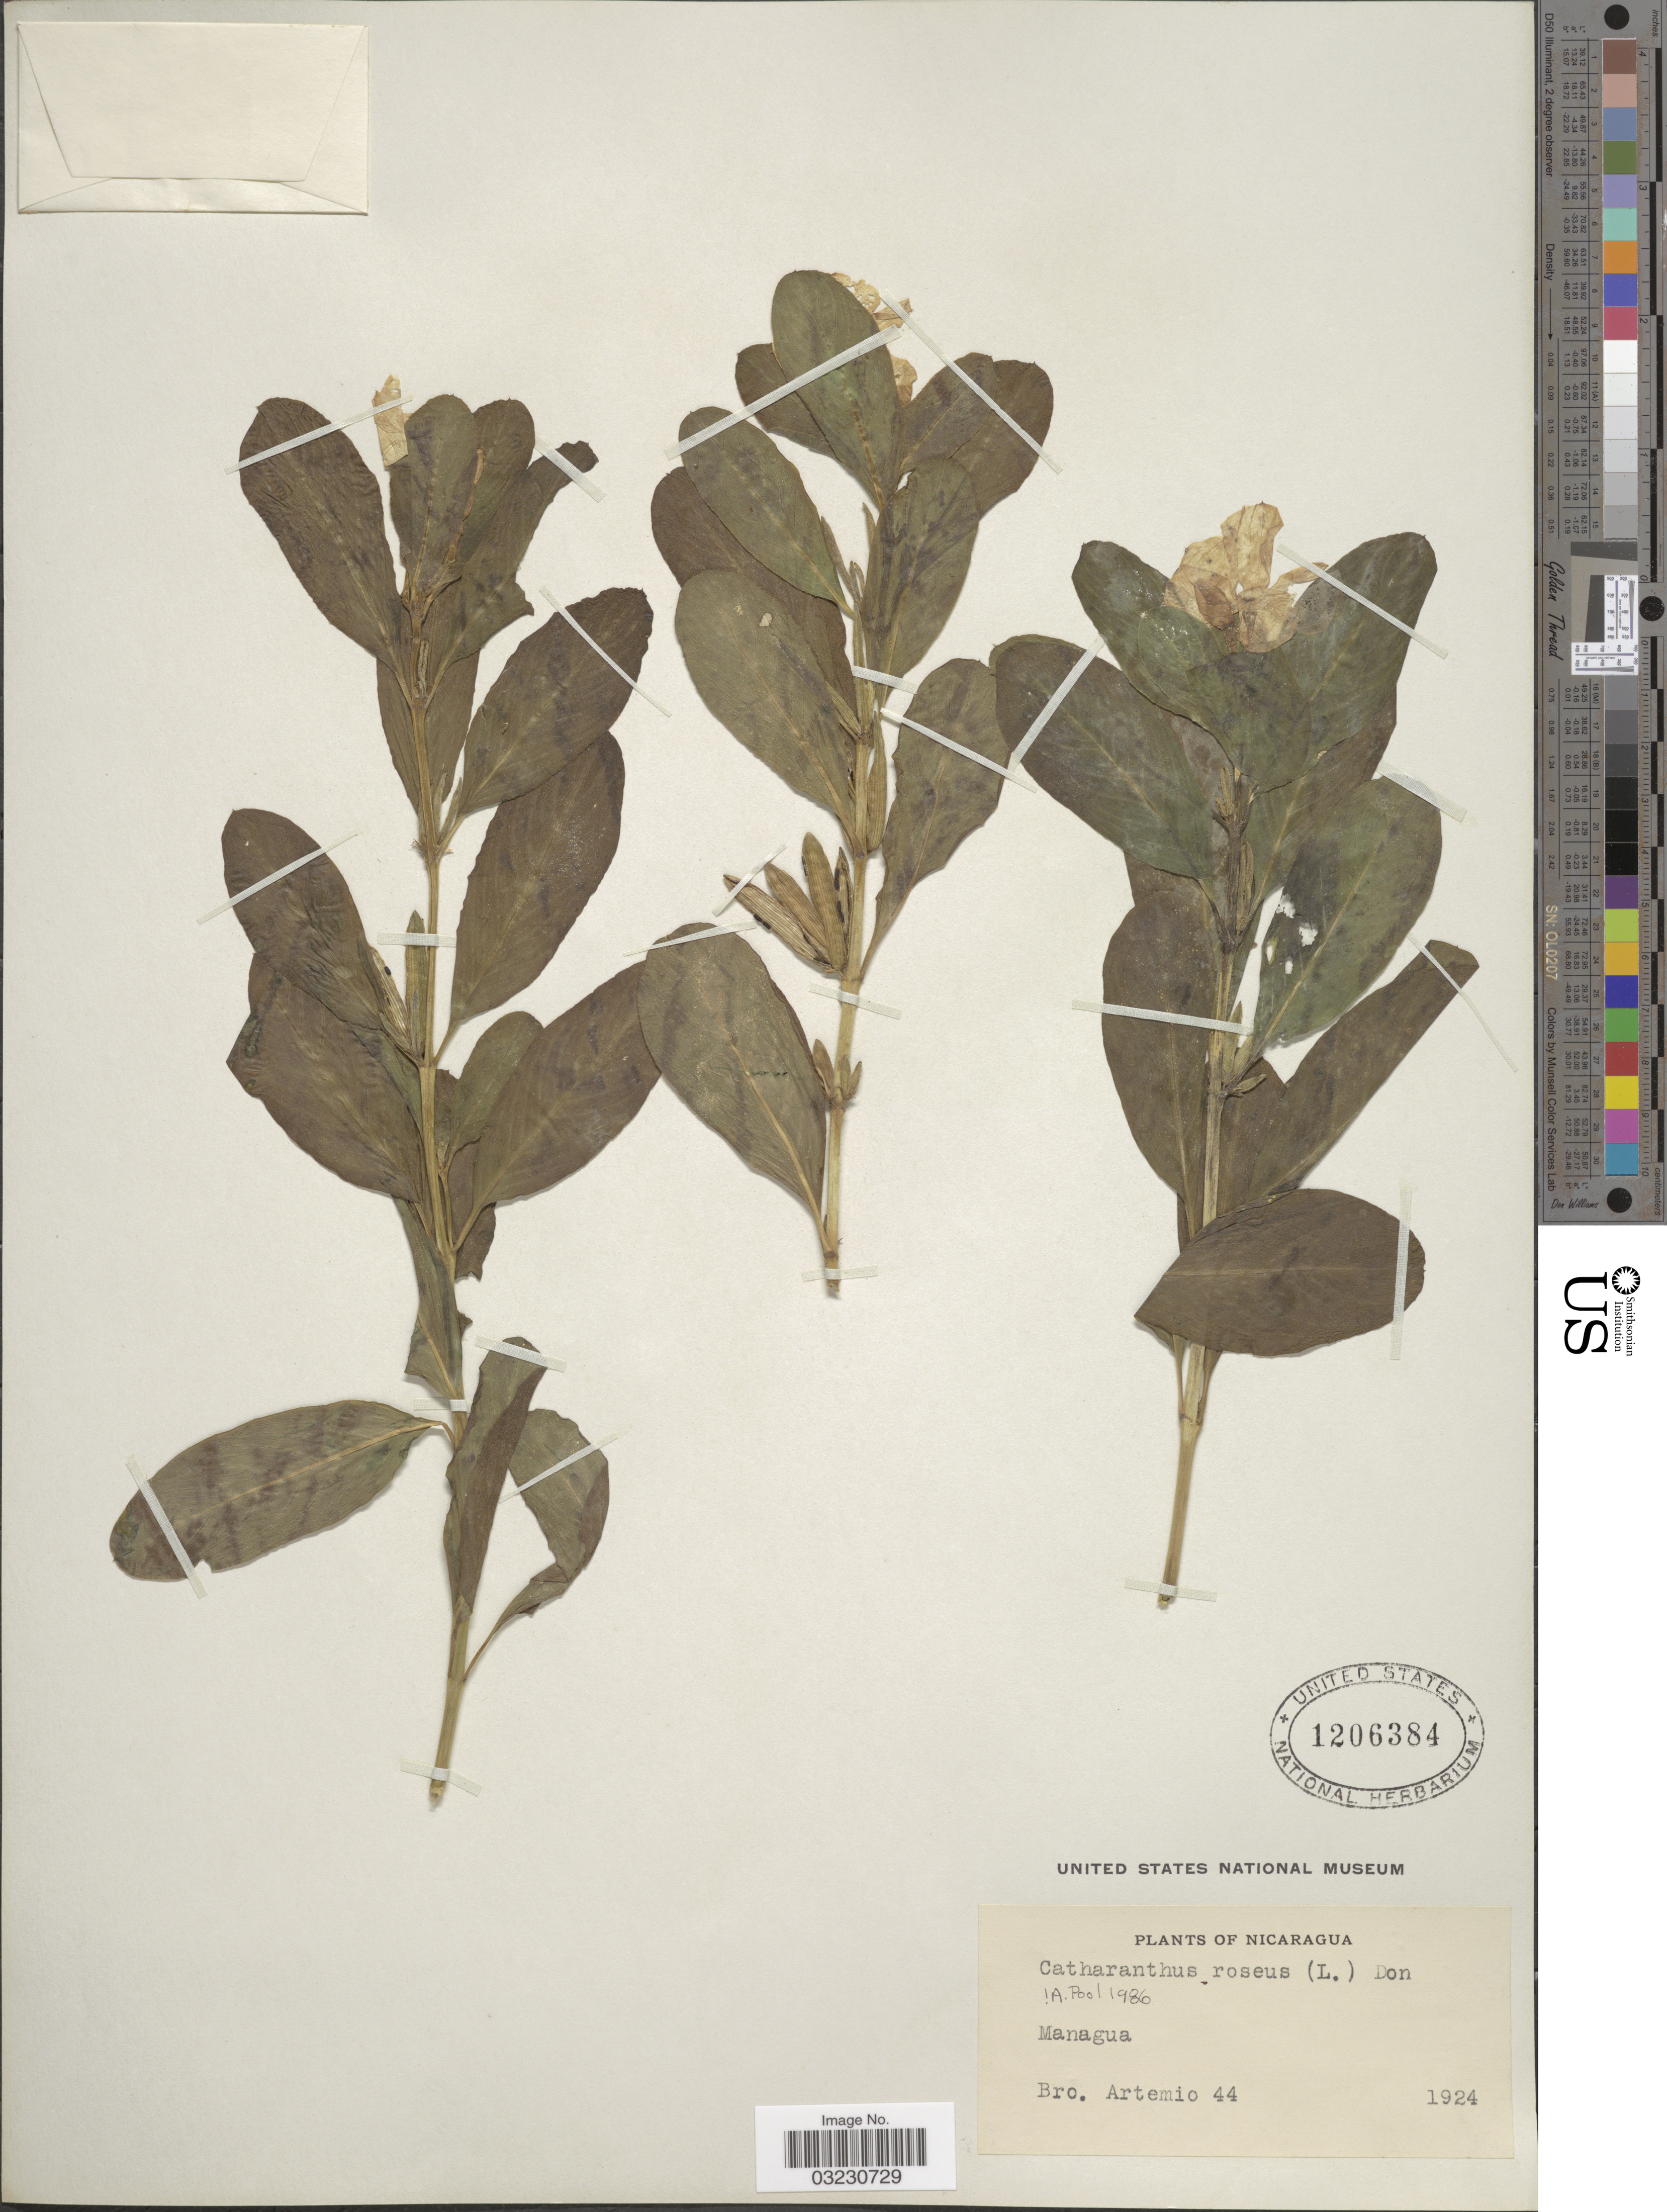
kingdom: Plantae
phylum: Tracheophyta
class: Magnoliopsida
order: Gentianales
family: Apocynaceae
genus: Catharanthus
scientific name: Catharanthus roseus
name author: (L.) G. Don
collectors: B. Rene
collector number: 44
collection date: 1924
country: Nicaragua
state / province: Managua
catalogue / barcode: US 1206384